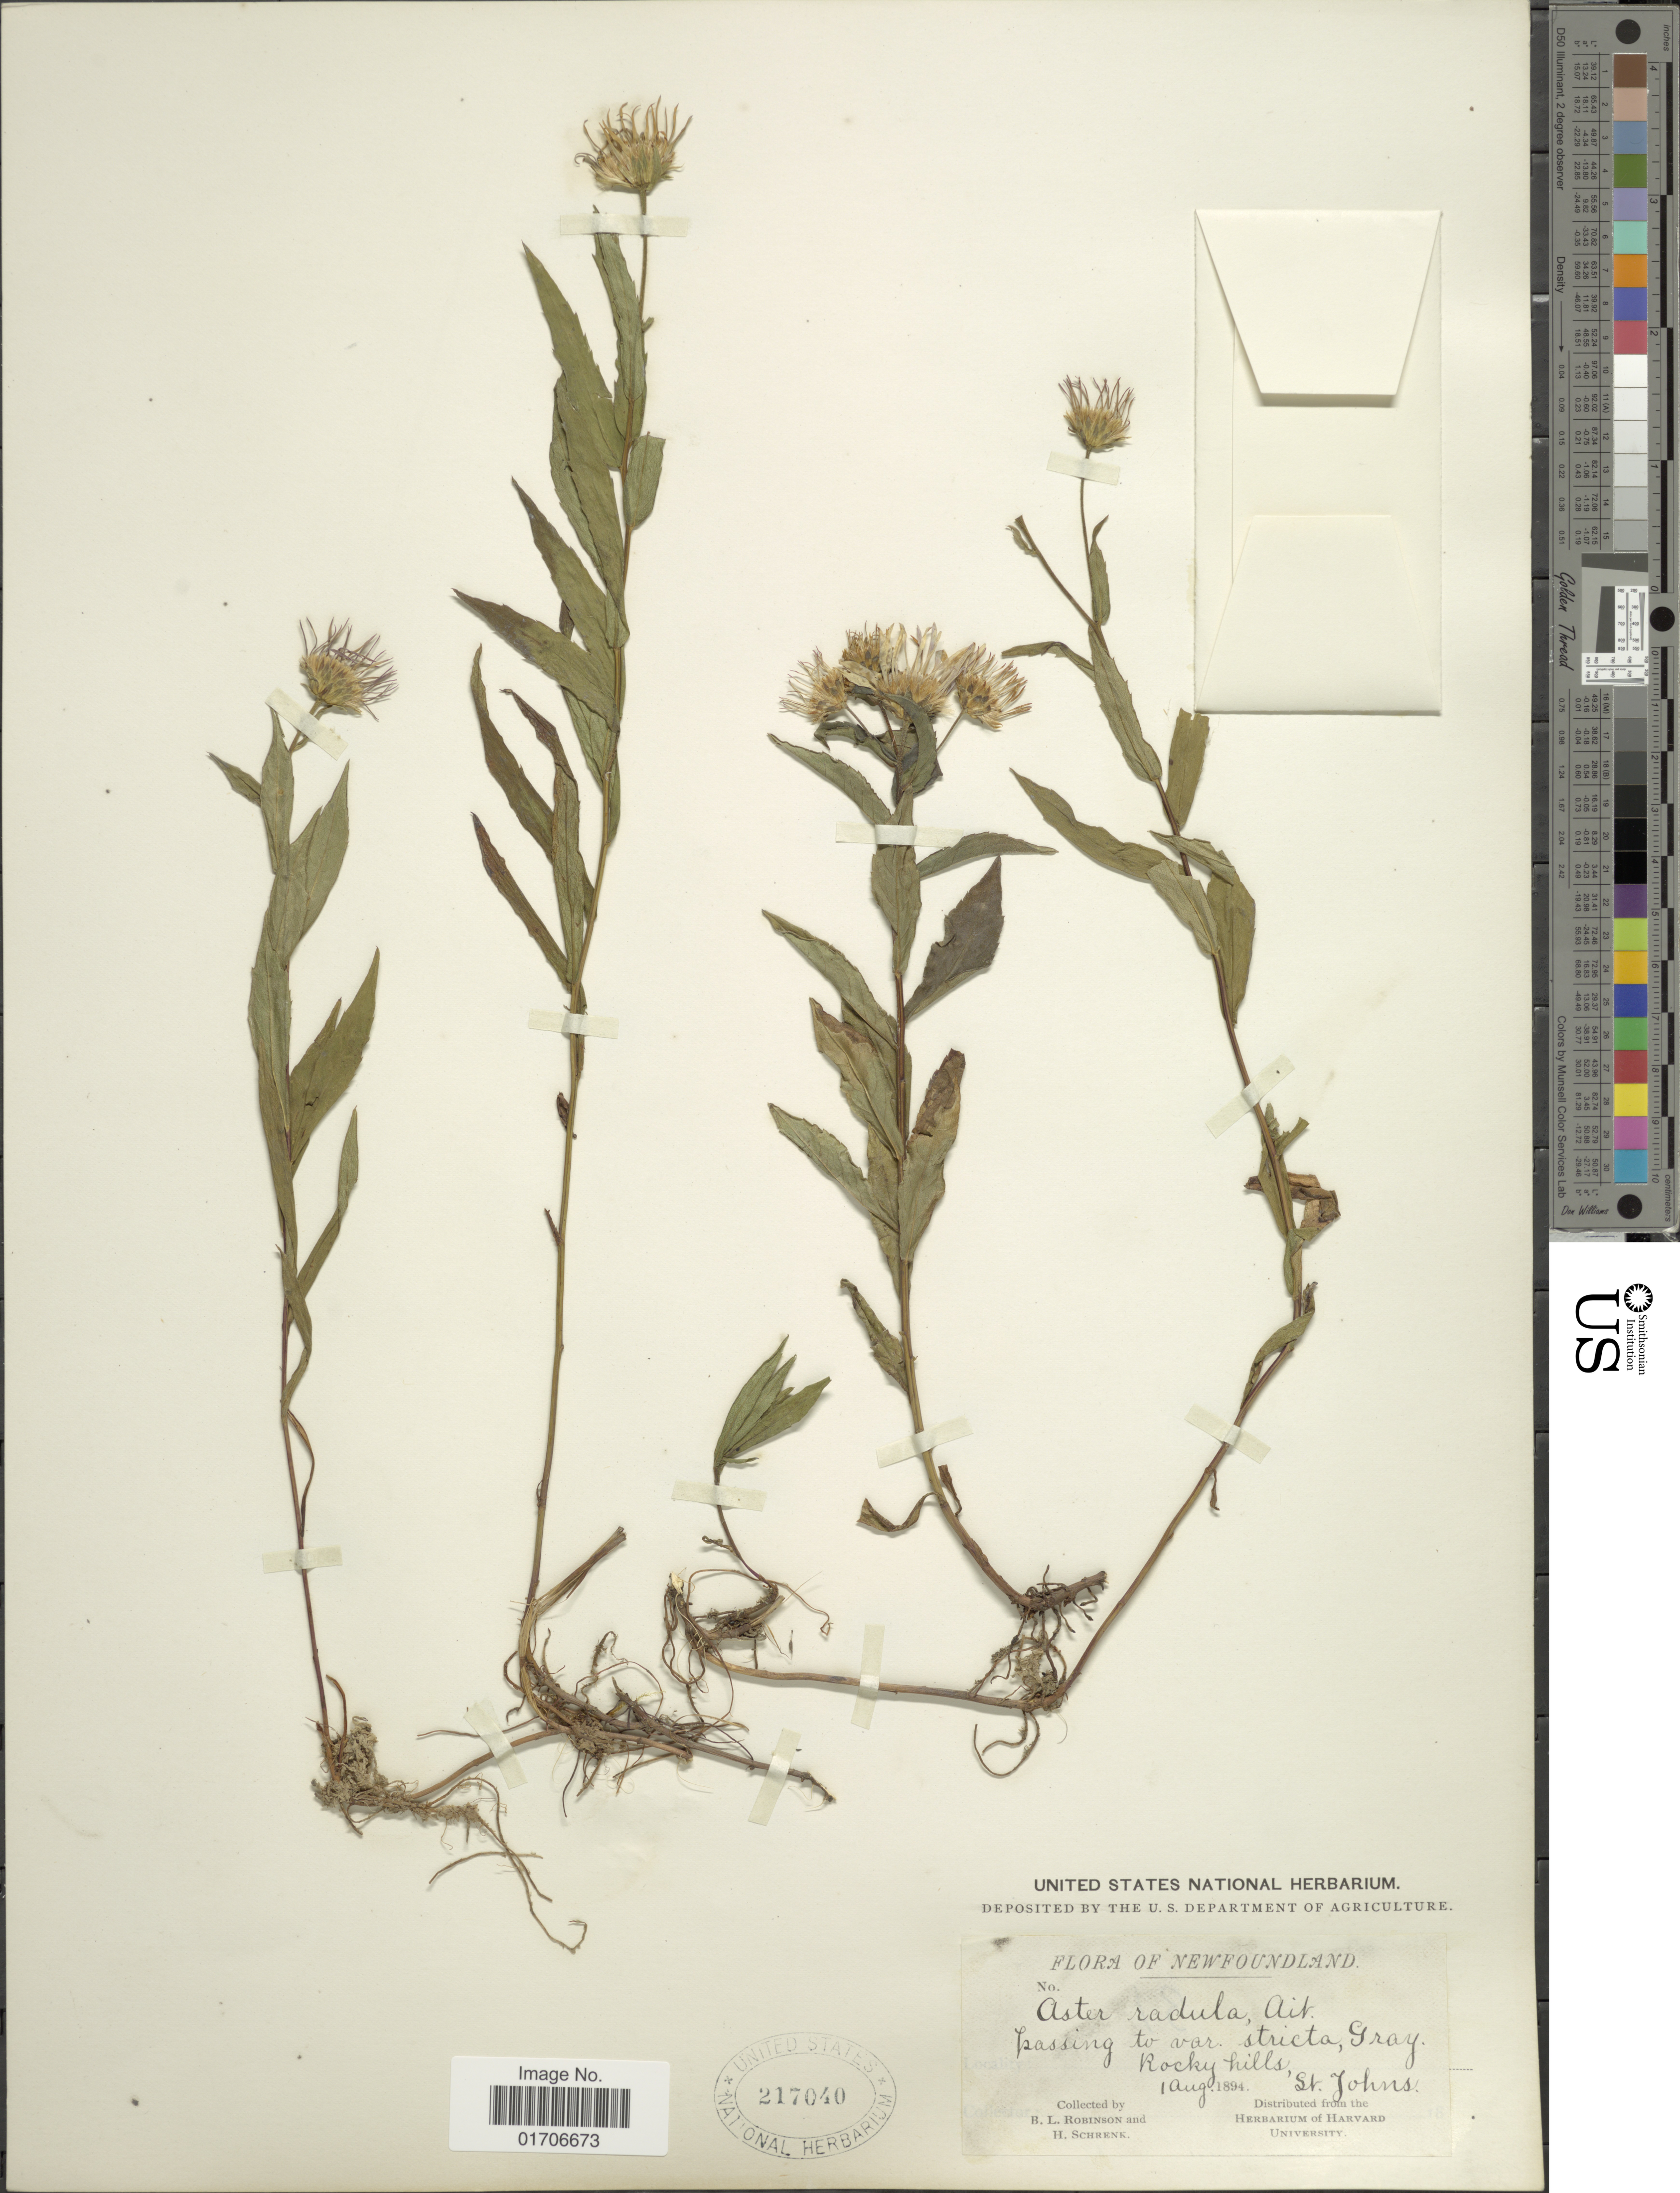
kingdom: Plantae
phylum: Tracheophyta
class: Magnoliopsida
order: Asterales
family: Asteraceae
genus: Eurybia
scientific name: Eurybia radula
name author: (Aiton) G.L. Nesom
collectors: B. L. Robinson & H. v. Schrenk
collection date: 1894-08-01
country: Canada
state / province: Newfoundland and Labrador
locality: Rocky hills, St. Johns.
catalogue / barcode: US 217040